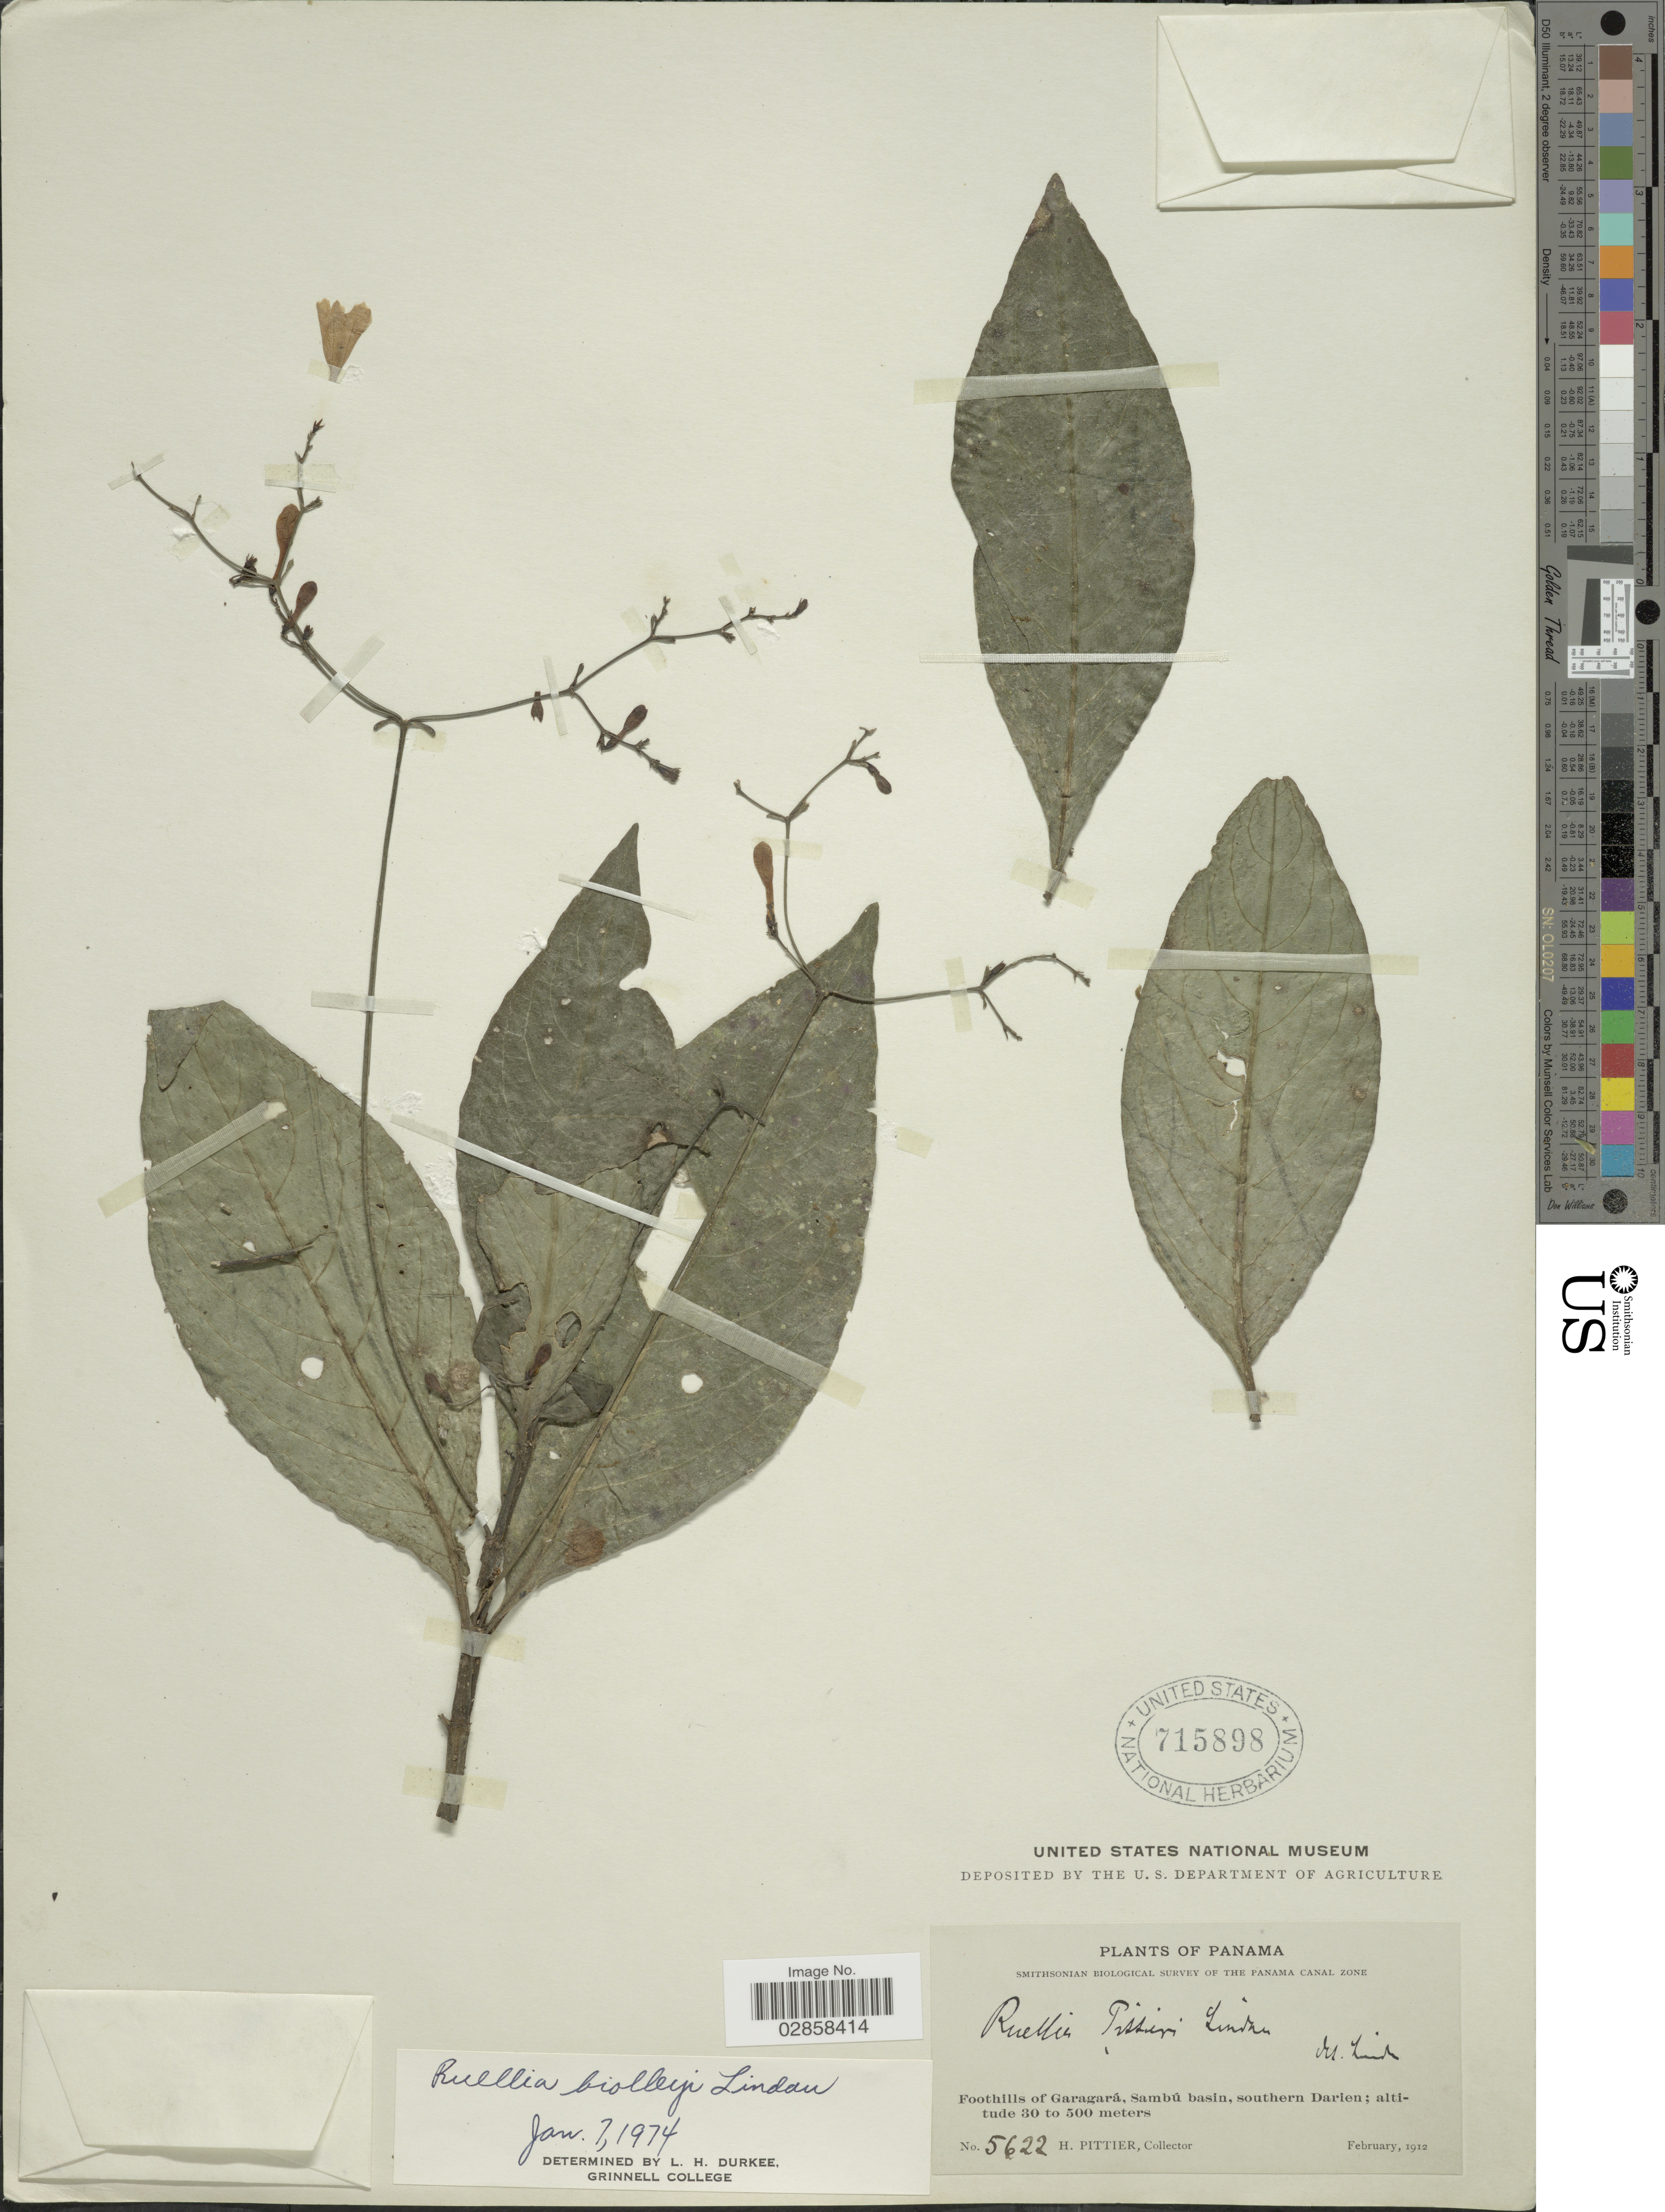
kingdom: Plantae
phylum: Tracheophyta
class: Magnoliopsida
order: Lamiales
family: Acanthaceae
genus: Ruellia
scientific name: Ruellia biolleyi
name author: Lindau in Pittier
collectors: H. F. Pittier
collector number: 5622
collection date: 1912-02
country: Panama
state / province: Darién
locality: Foothills of Garagará, Sambú basin, southern Darien.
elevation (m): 30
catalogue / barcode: US 715898